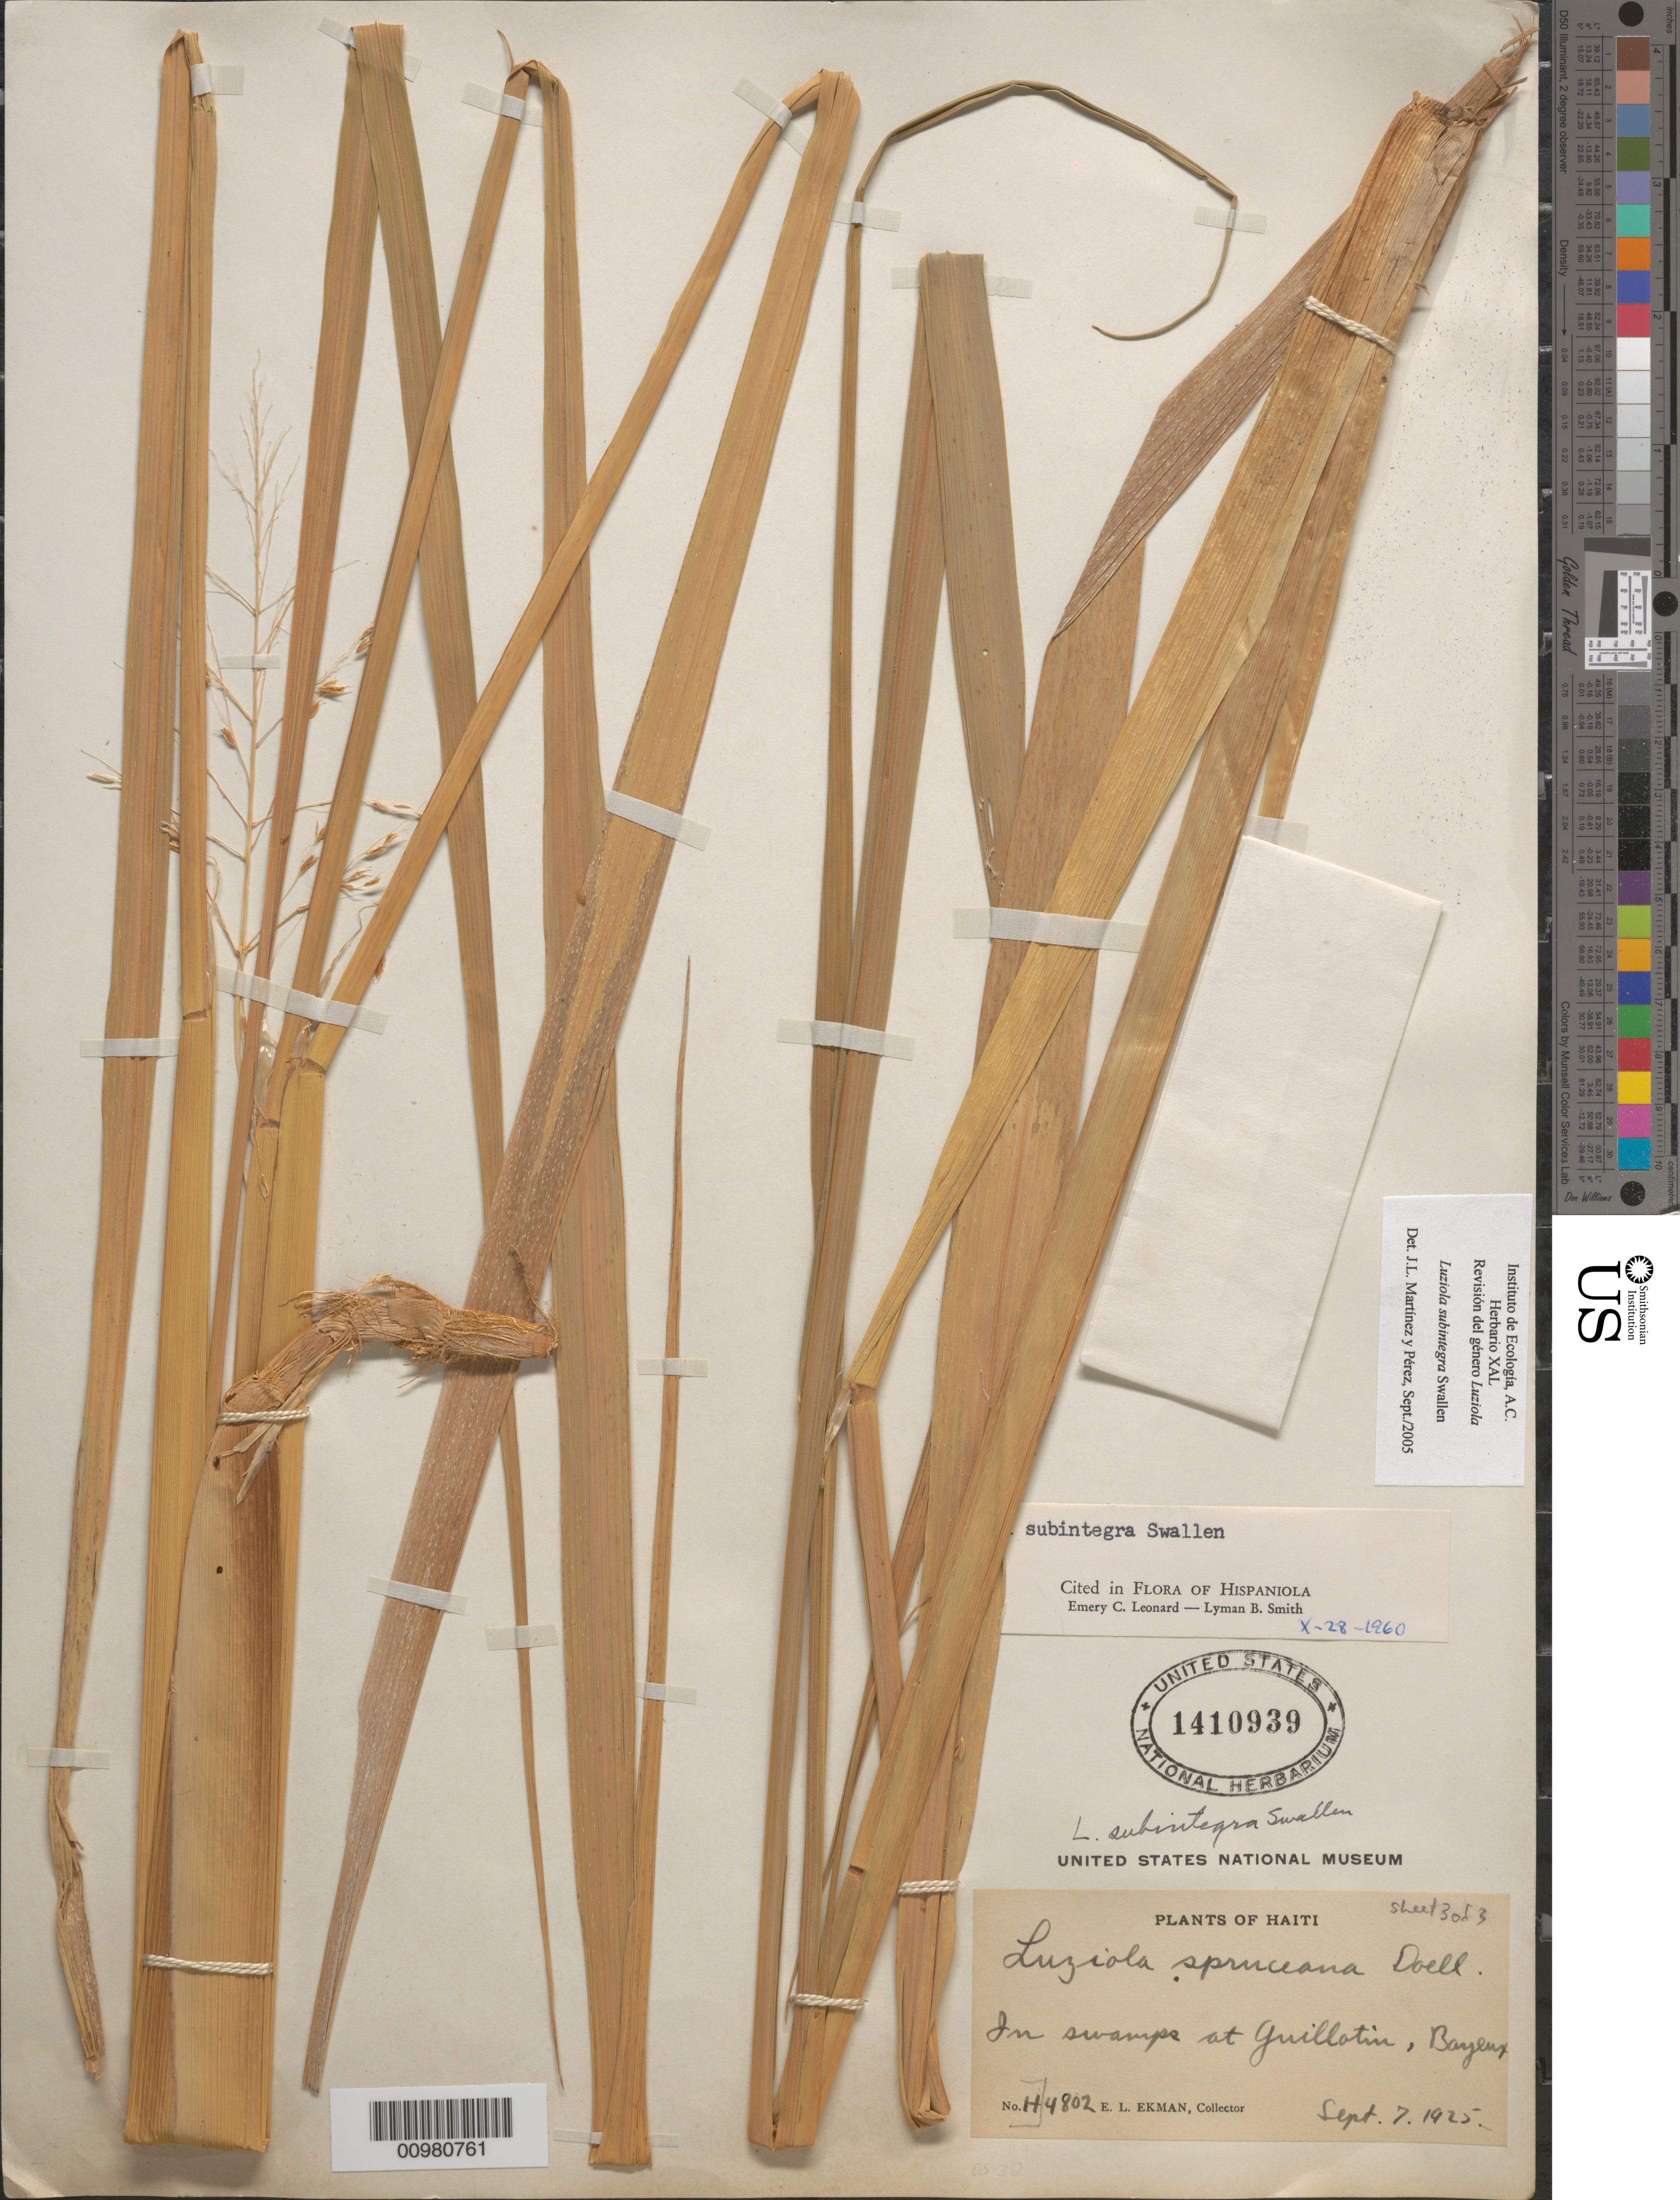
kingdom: Plantae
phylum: Tracheophyta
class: Liliopsida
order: Poales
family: Poaceae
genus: Luziola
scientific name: Luziola subintegra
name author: Swallen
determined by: Martinez Perez, J. L.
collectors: E. L. Ekman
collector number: H 4802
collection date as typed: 17 Feb 1929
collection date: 1929-02-17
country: Haiti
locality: Guillatin, Bayeux.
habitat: In swamps.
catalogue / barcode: US 1410939